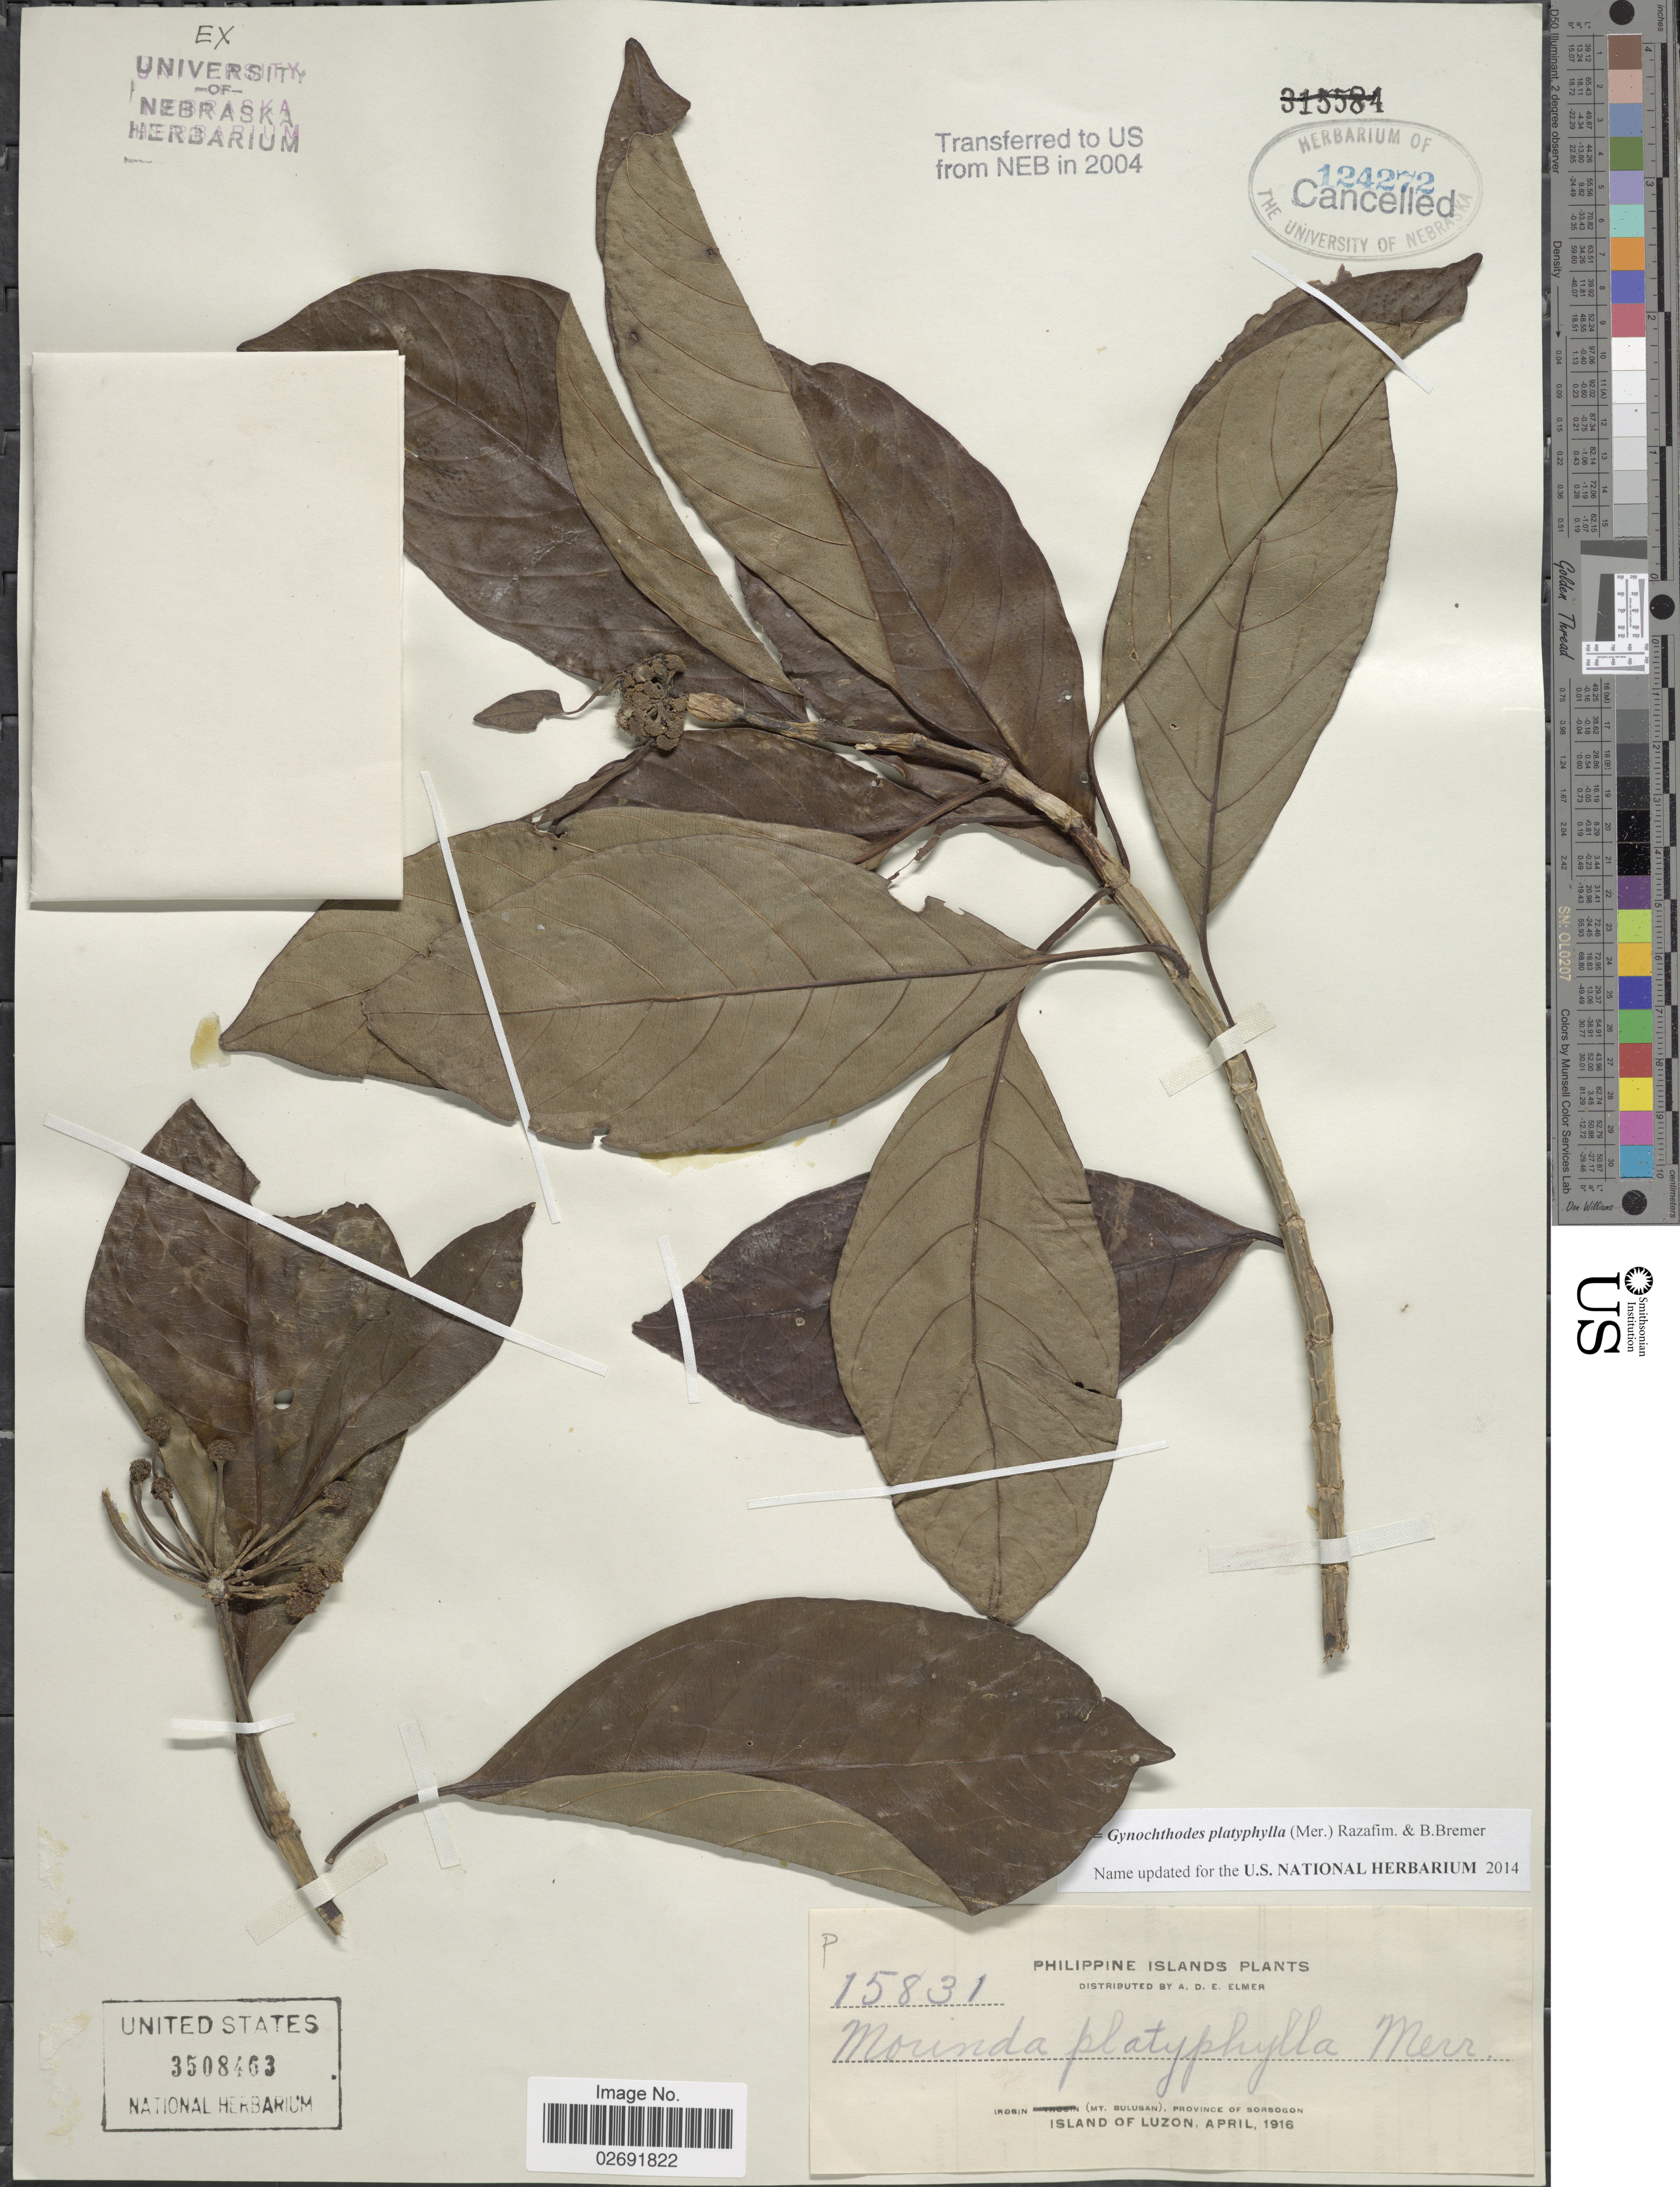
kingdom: Plantae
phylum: Tracheophyta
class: Magnoliopsida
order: Gentianales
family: Rubiaceae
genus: Gynochthodes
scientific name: Gynochthodes platyphylla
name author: (Merr.) Razafim. & B. Bremer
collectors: A. D. E. Elmer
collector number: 15831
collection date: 1916-04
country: Philippines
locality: Philippine Islands, Irosin (Mt Bulusan), Province of Sorsogon, Island of Luzon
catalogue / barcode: US 3508463